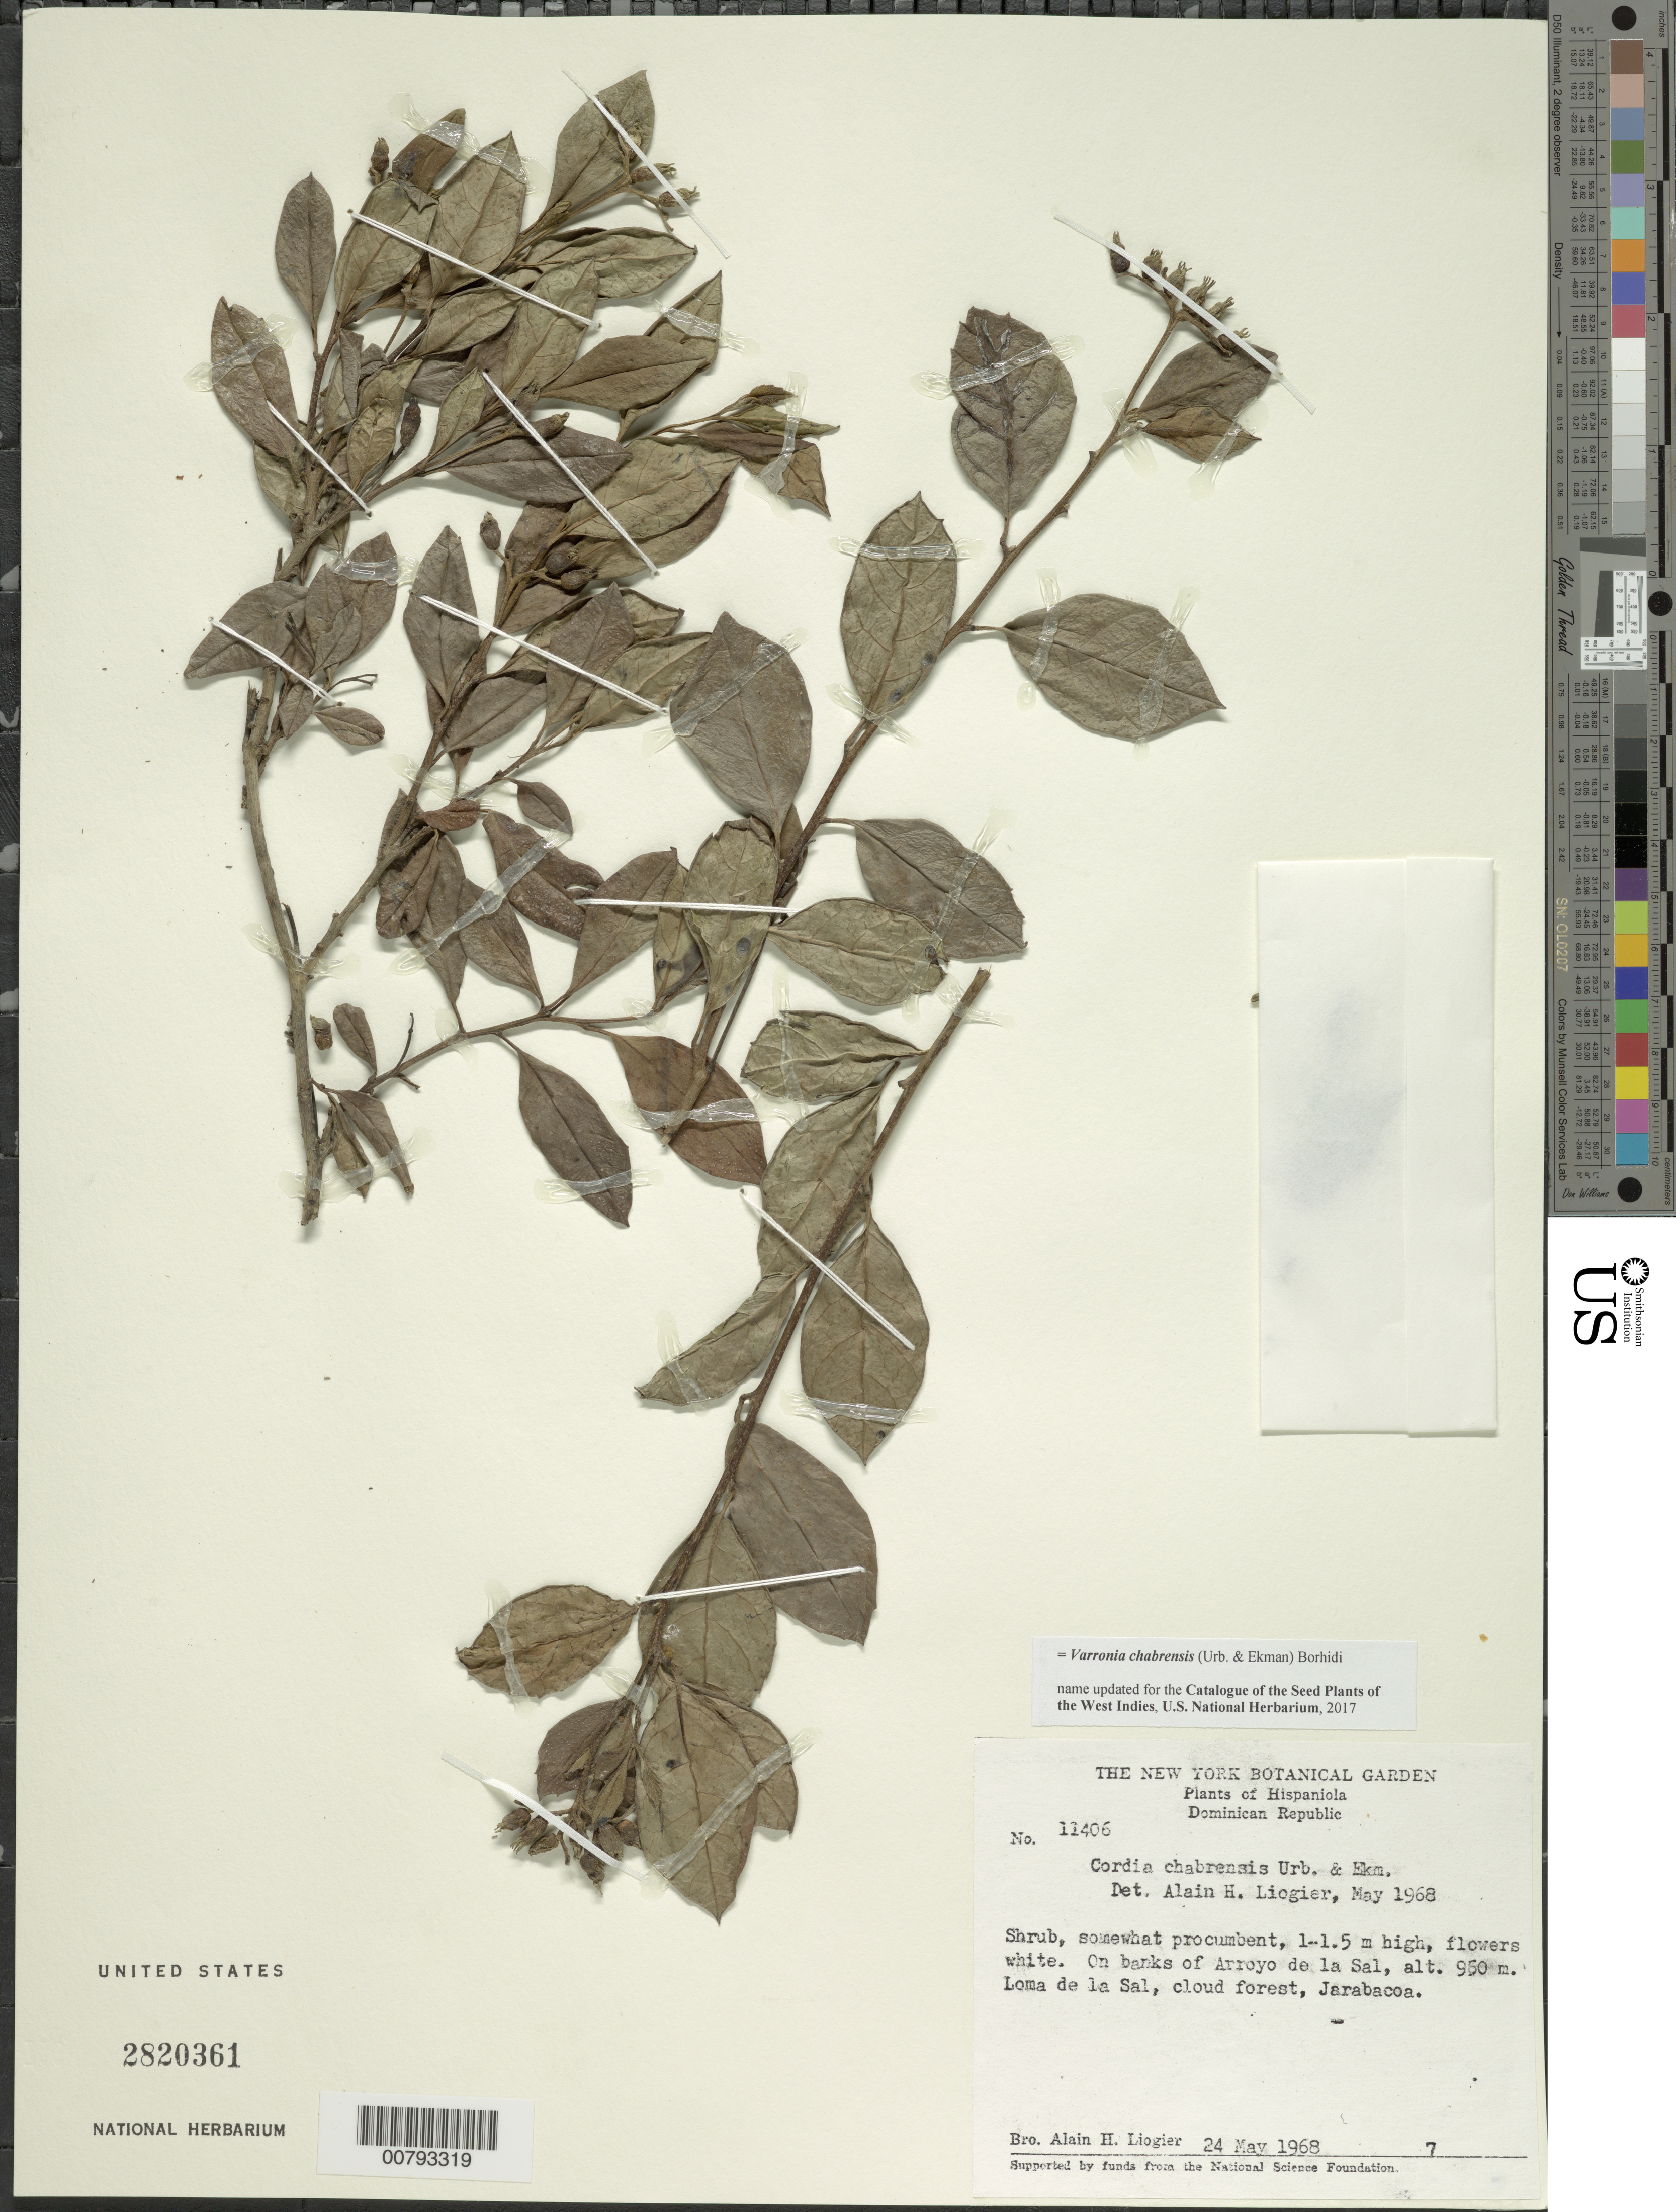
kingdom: Plantae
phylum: Tracheophyta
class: Magnoliopsida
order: Boraginales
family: Cordiaceae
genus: Varronia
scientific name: Varronia chabrensis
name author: (Urb. & Ekman) Borhidi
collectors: A. H. Liogier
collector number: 11406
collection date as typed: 24 May 1968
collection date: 1968-05-24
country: Dominican Republic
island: Hispaniola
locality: Jarabacoa, Loma de la Sal, De la Sal.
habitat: Cloud forest, on banks of stream.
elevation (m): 950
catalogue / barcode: US 2820361